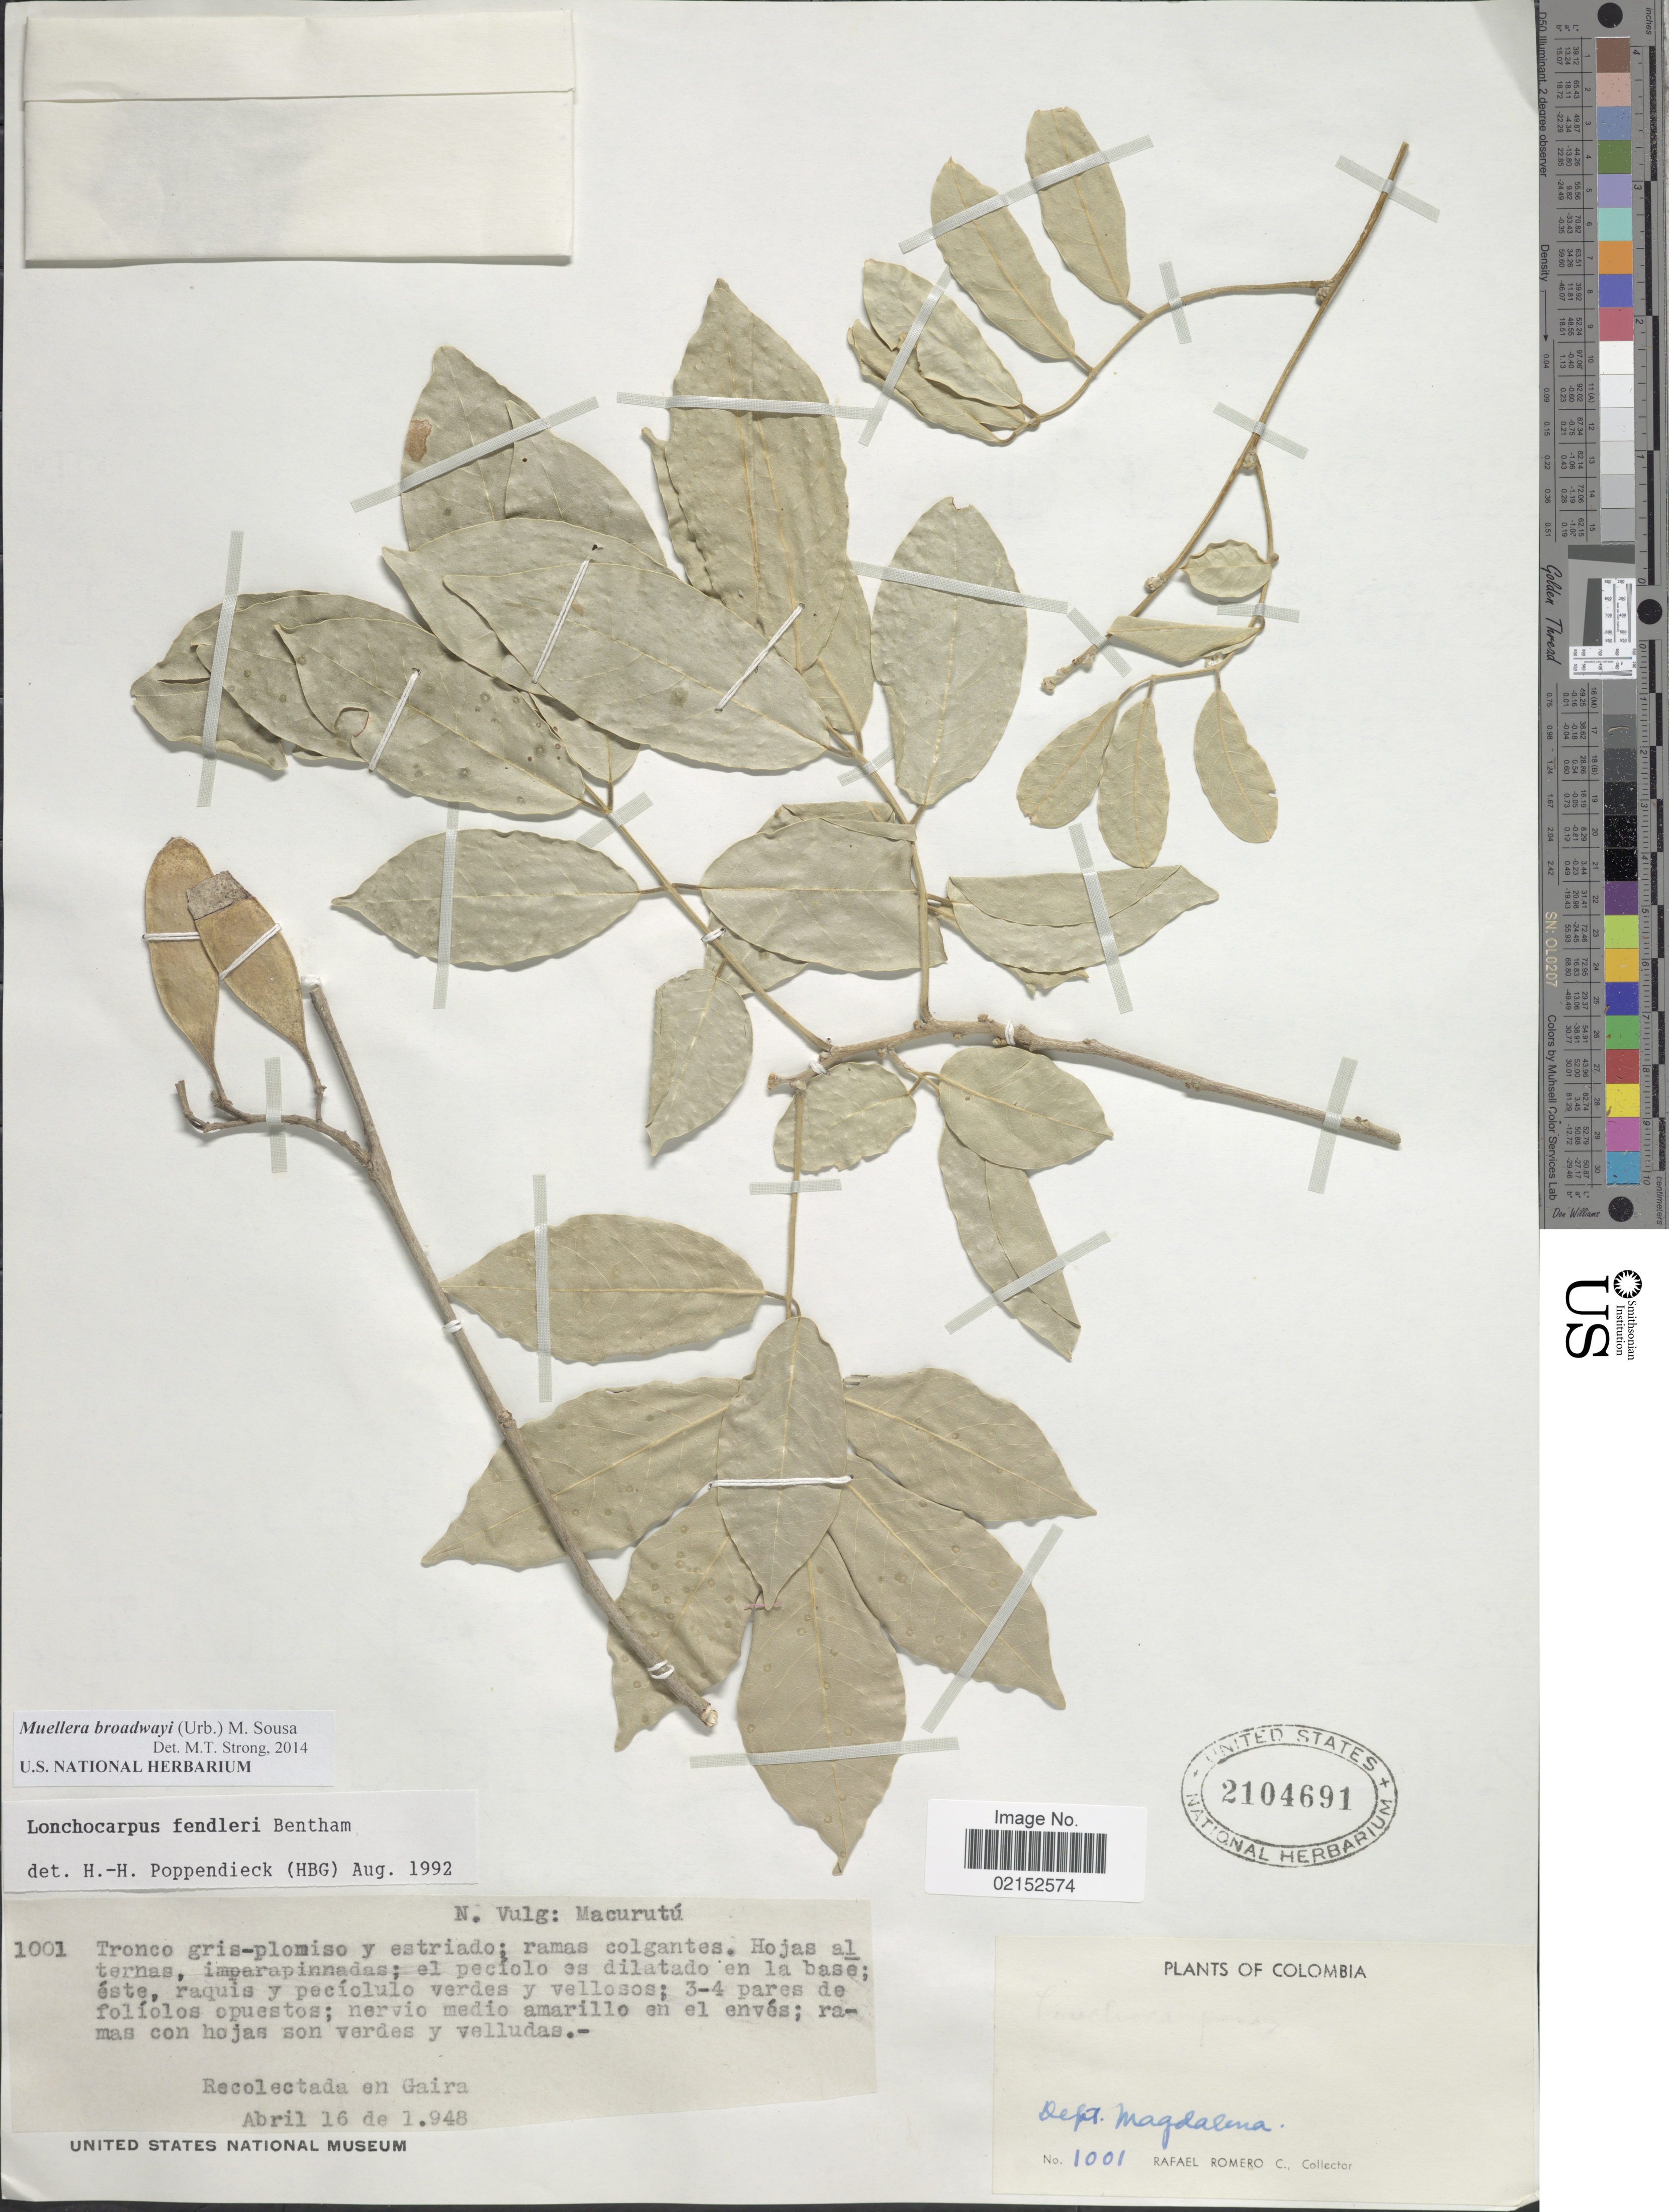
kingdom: Plantae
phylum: Tracheophyta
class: Magnoliopsida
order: Fabales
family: Fabaceae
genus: Muellera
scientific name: Muellera broadwayi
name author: (Urb.) M. Sousa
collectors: R. Romero Castañeda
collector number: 1001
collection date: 1948-04-16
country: Colombia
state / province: Magdalena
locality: En Gaira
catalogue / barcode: US 2104691